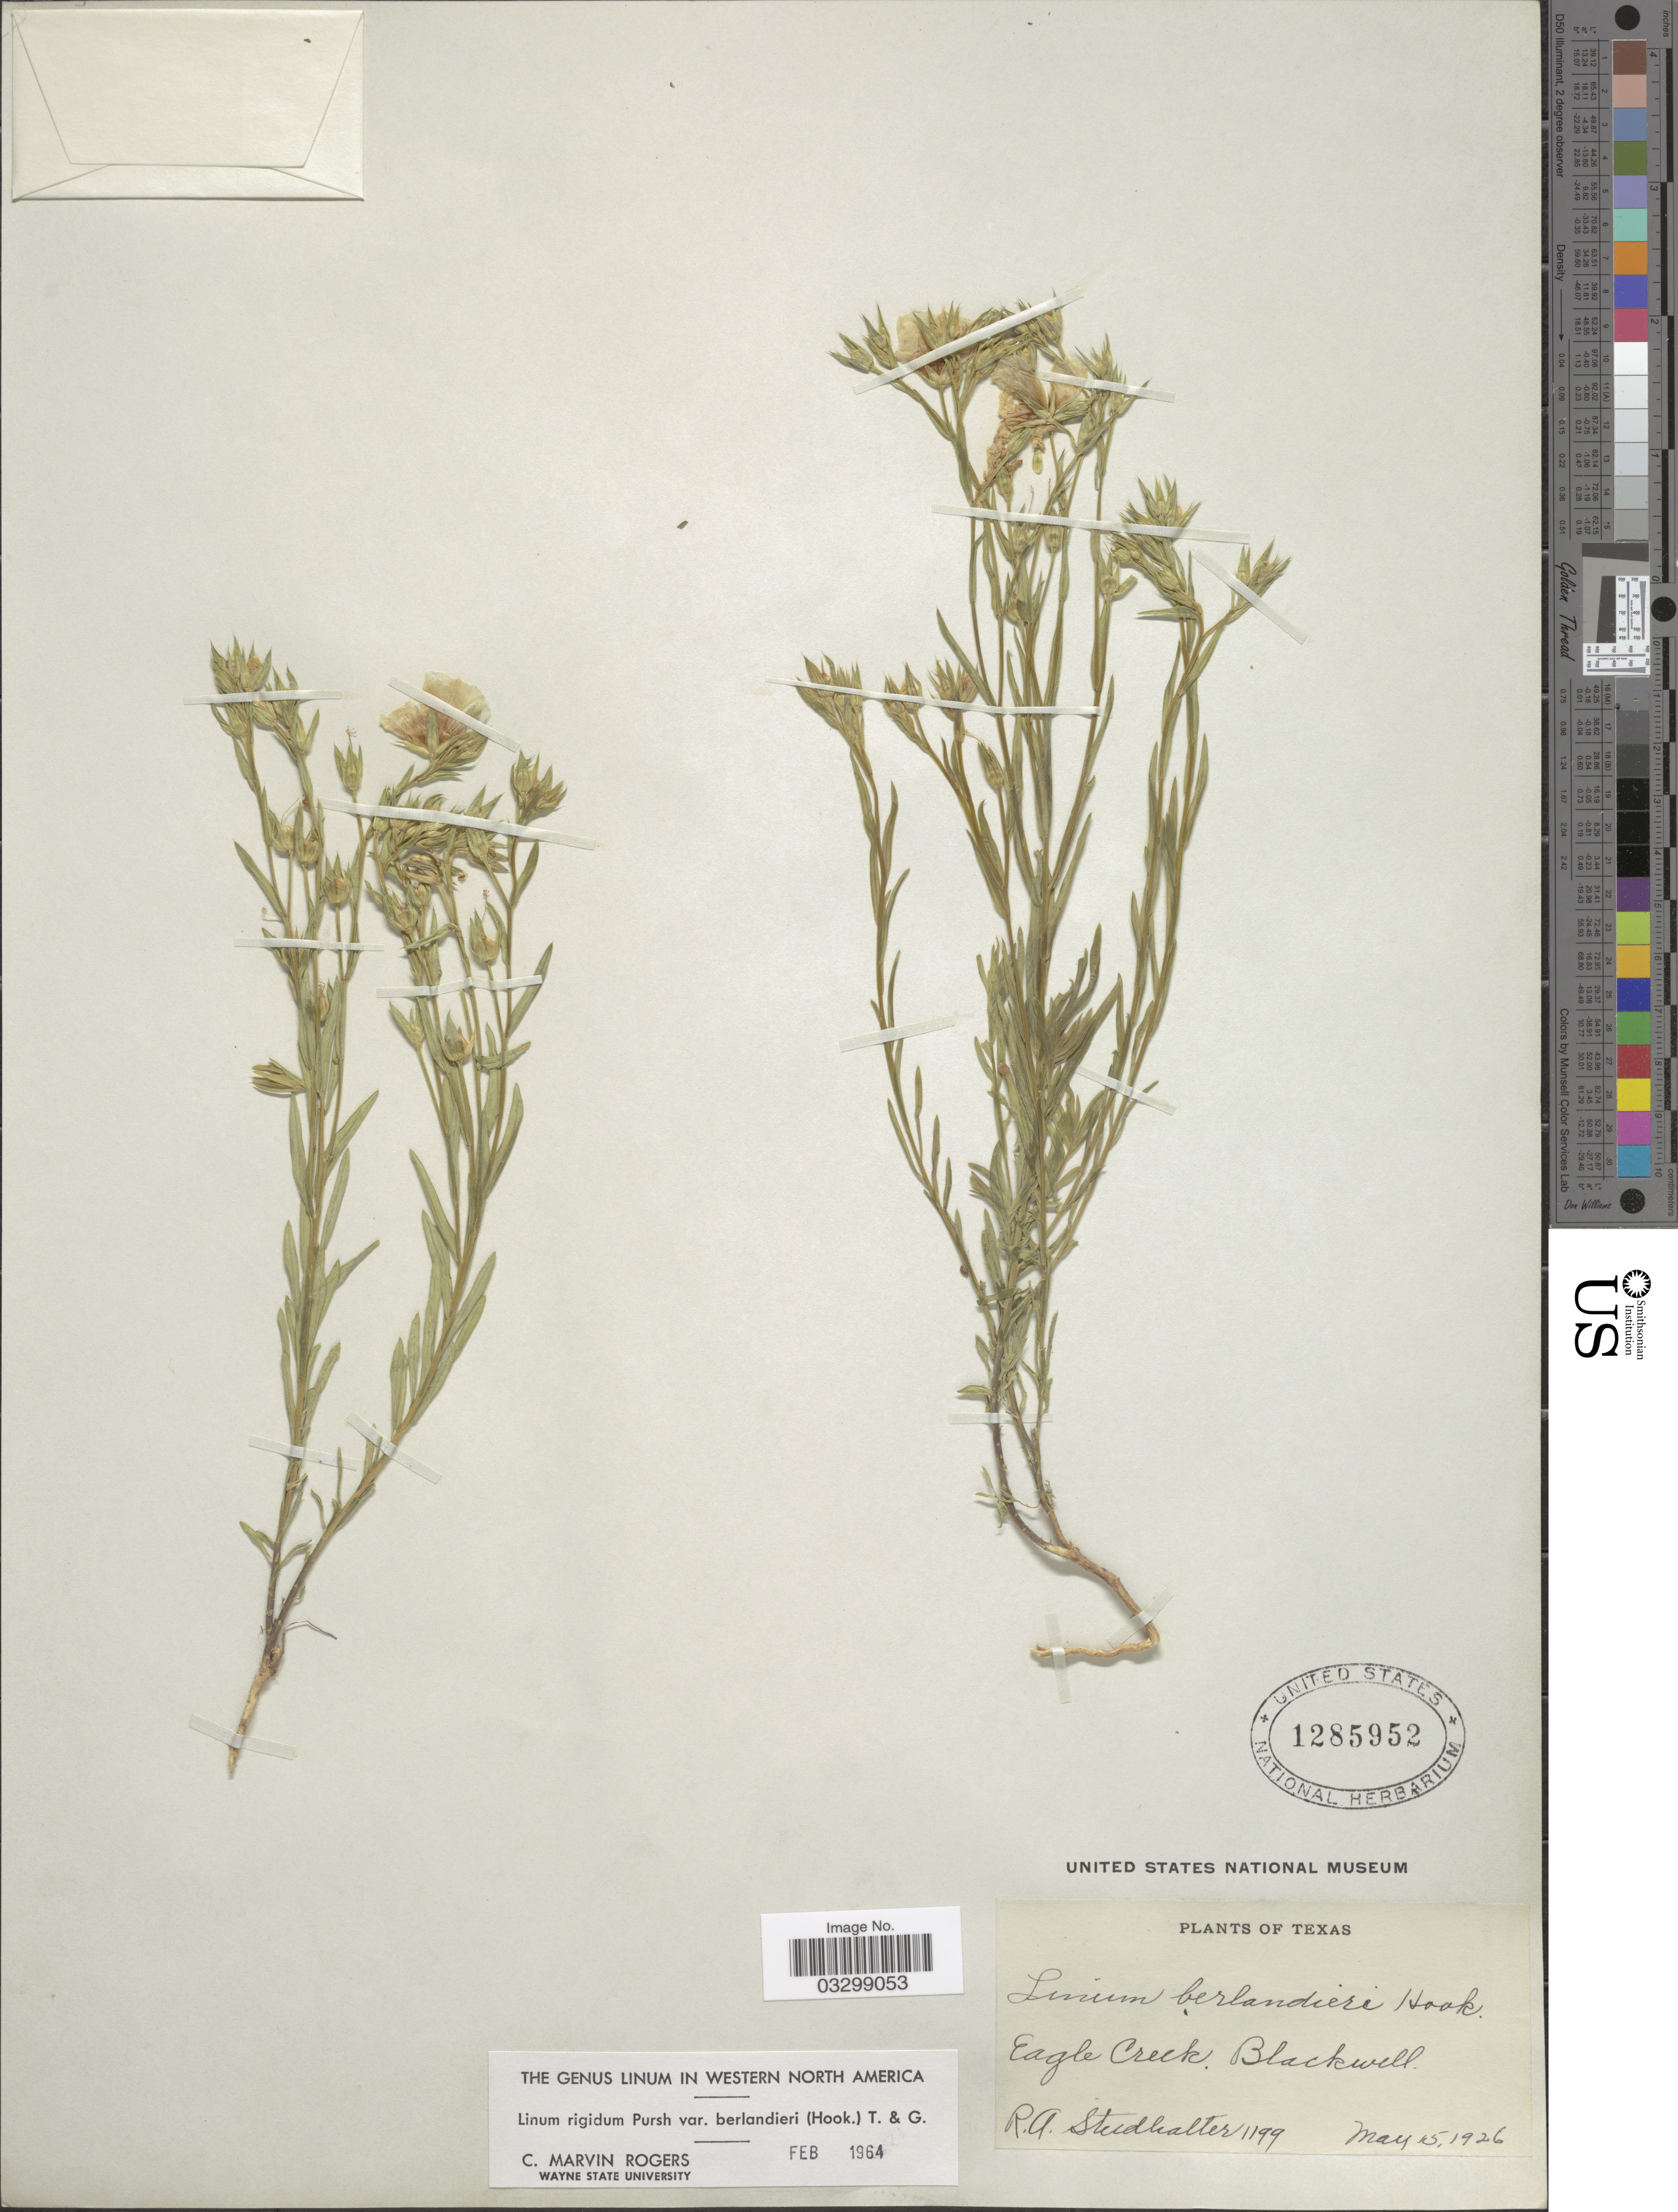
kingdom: Plantae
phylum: Tracheophyta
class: Magnoliopsida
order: Malpighiales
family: Linaceae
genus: Linum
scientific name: Linum rigidum var. berlandieri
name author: Pursh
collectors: R. Studhalter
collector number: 1199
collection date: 1926-05-15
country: United States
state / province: Texas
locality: Eagle Creek. Blackwell.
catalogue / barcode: US 1285952